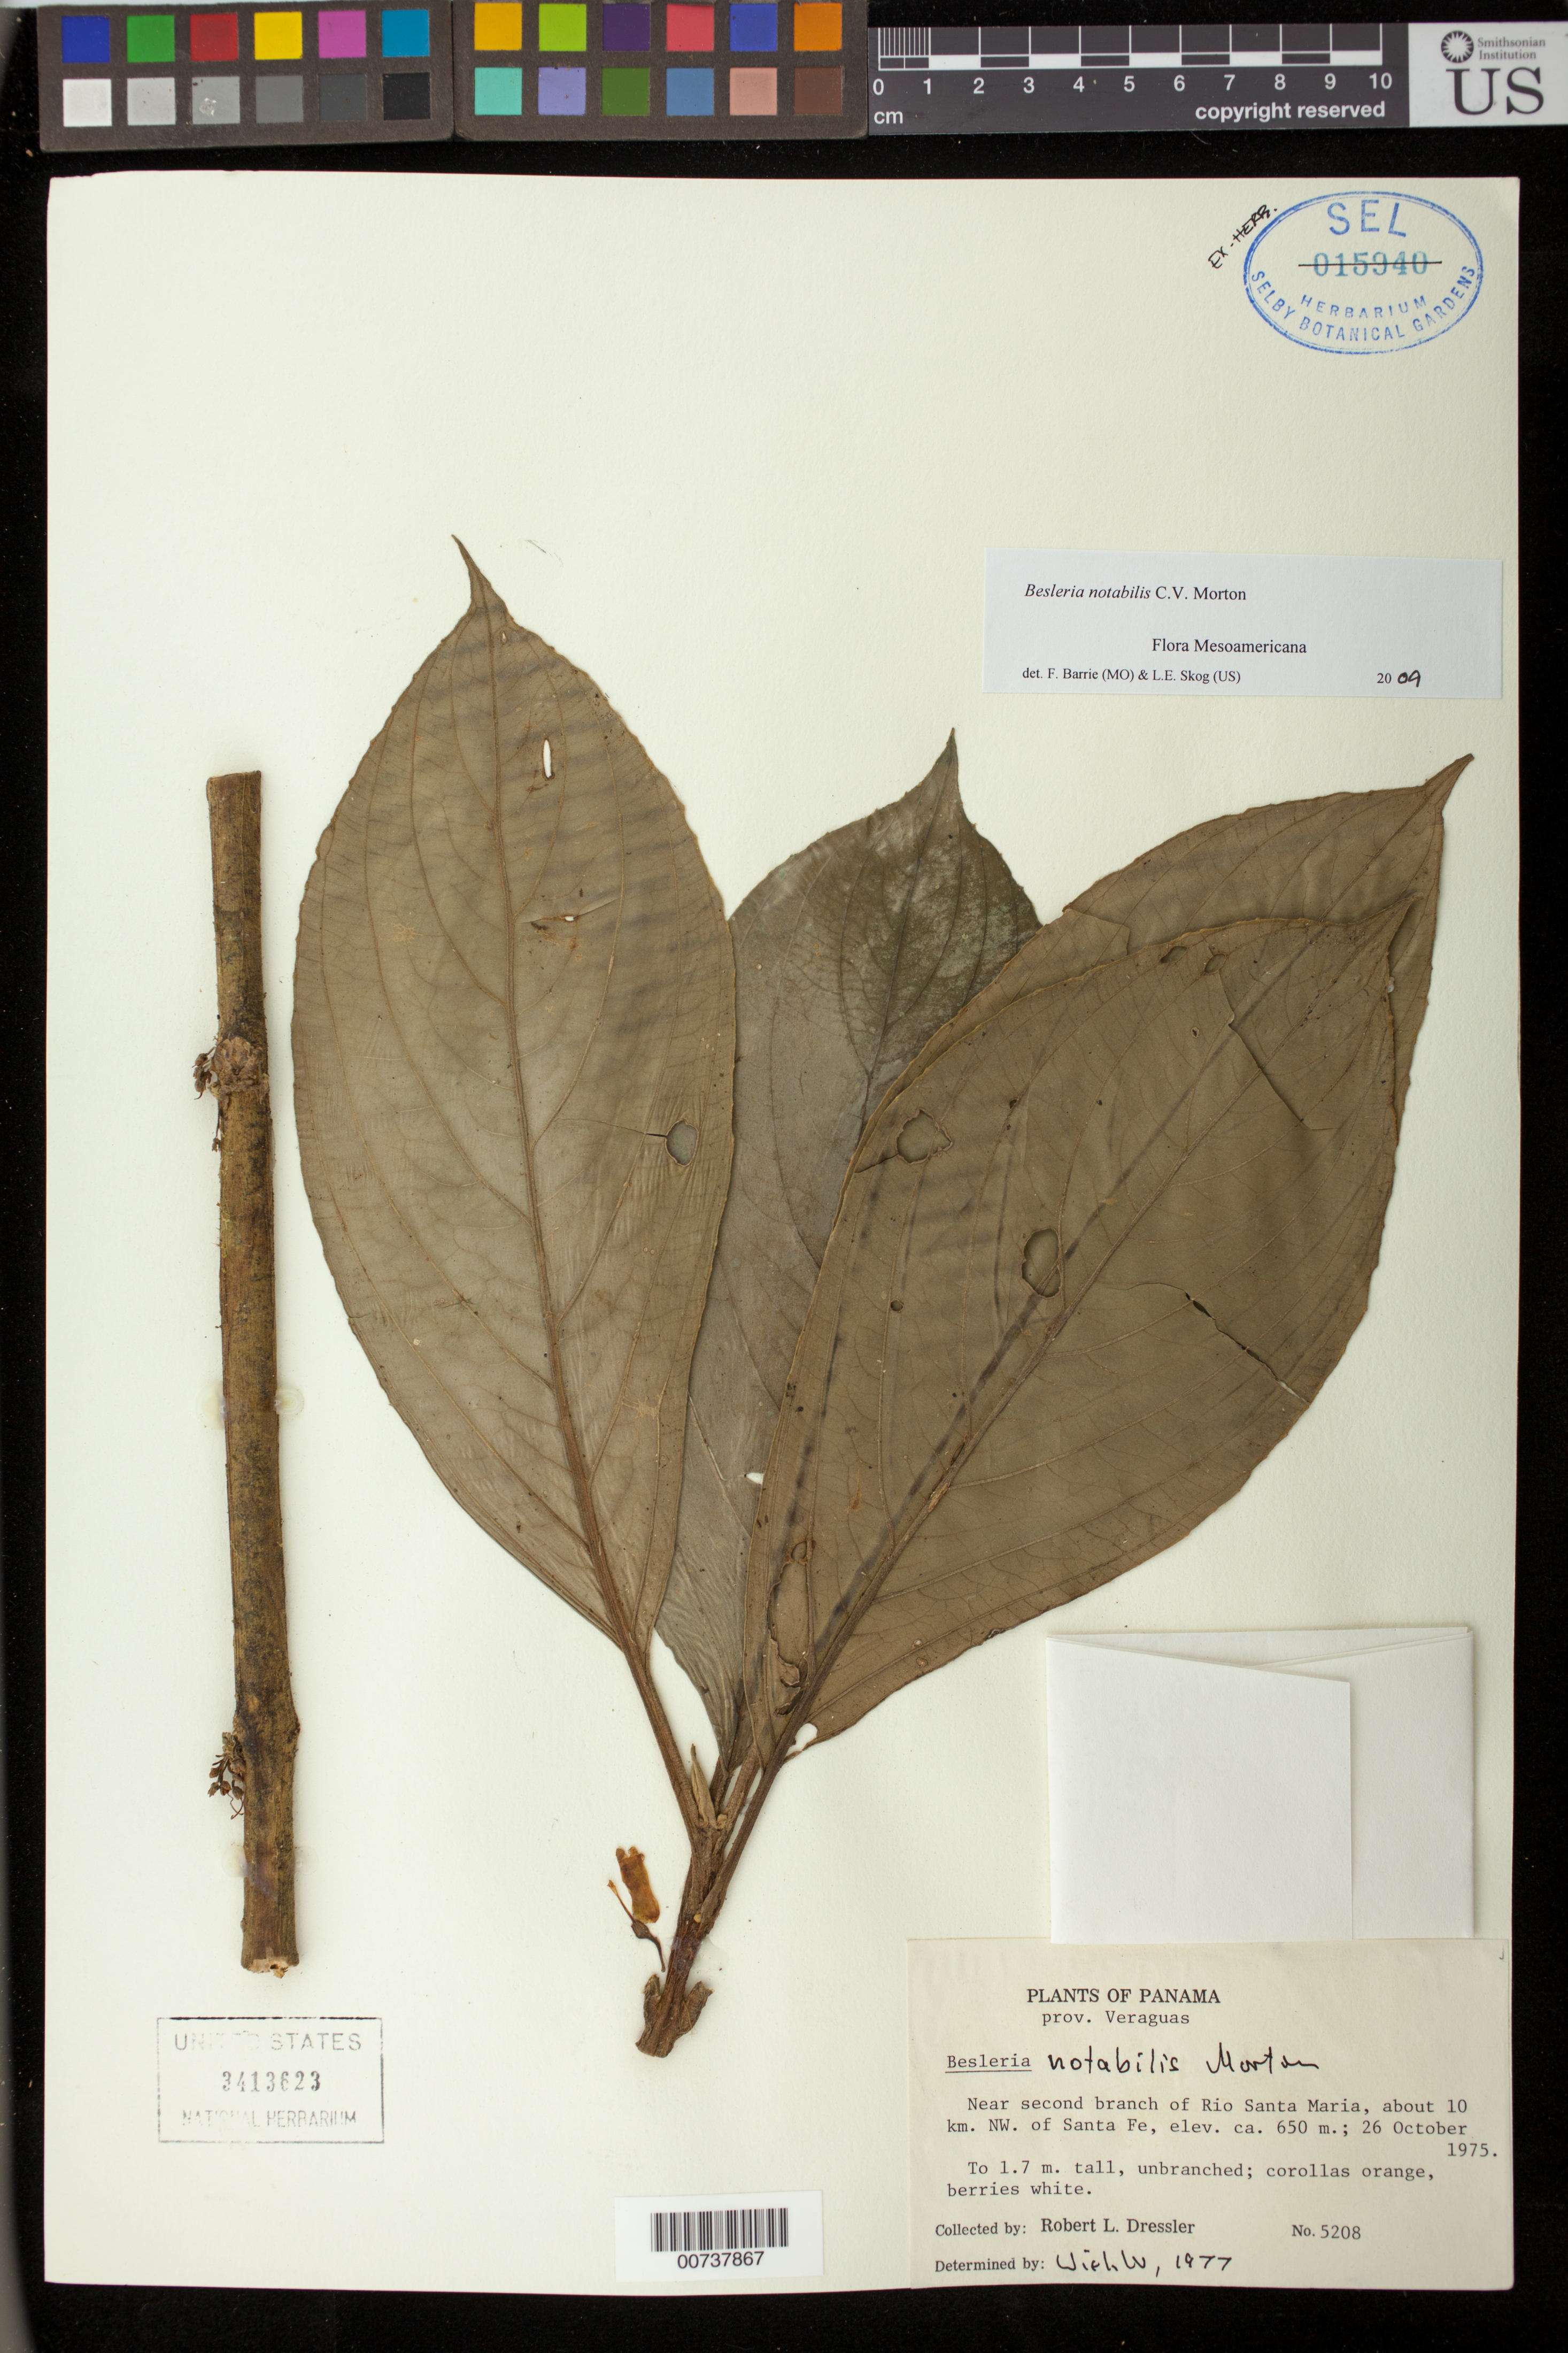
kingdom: Plantae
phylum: Tracheophyta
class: Magnoliopsida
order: Lamiales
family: Gesneriaceae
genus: Besleria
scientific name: Besleria notabilis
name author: C.V. Morton in Standl.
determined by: Wiehler, H. J.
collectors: R. Dressler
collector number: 5208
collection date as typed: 26 Oct 1975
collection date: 1975-10-26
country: Panama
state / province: Veraguas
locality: Near second branch of Rio Santa Maria, about 10 km NW of Santa Fe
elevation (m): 650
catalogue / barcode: US 3413623